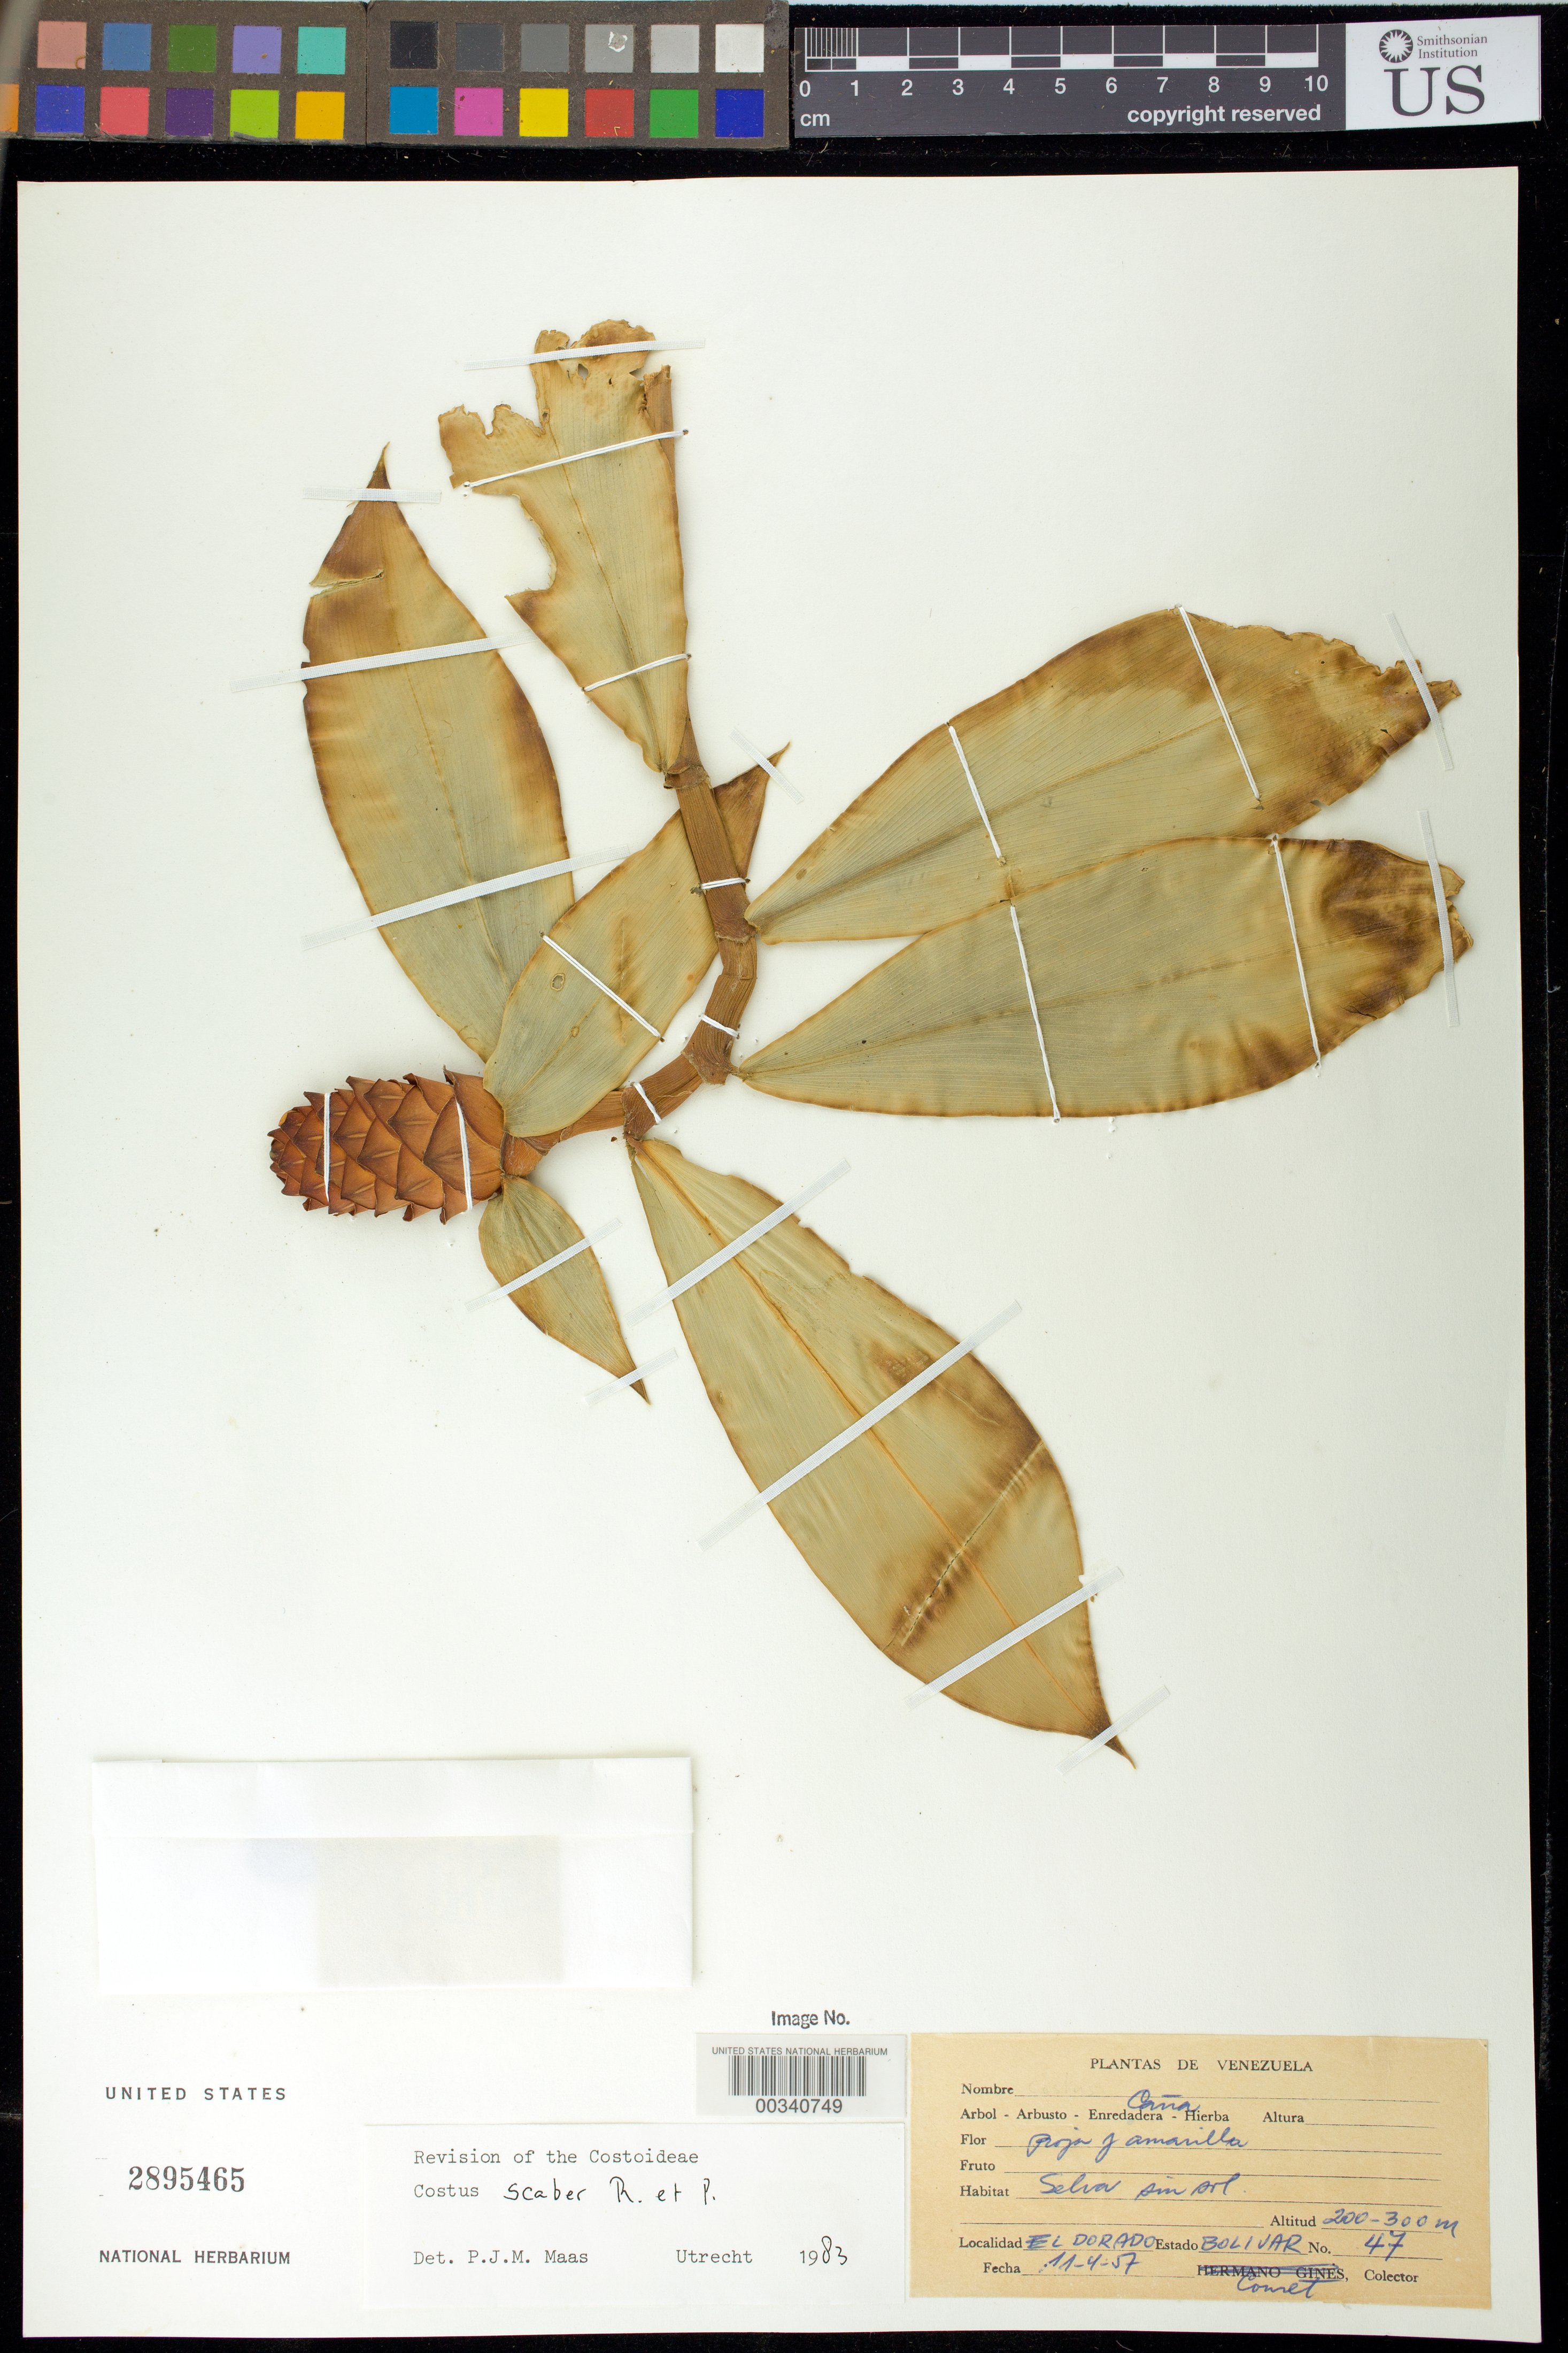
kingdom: Plantae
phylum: Tracheophyta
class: Liliopsida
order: Zingiberales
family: Costaceae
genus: Costus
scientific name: Costus scaber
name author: Ruiz & Pav.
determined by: Maas, Paul J. M.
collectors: -. Couret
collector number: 47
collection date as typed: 11 Apr 1957 or 04 Nov 1957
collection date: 1957-04-11 or 1957-11-04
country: Venezuela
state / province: Bolivar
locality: El dorado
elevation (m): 200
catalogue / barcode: US 2895465